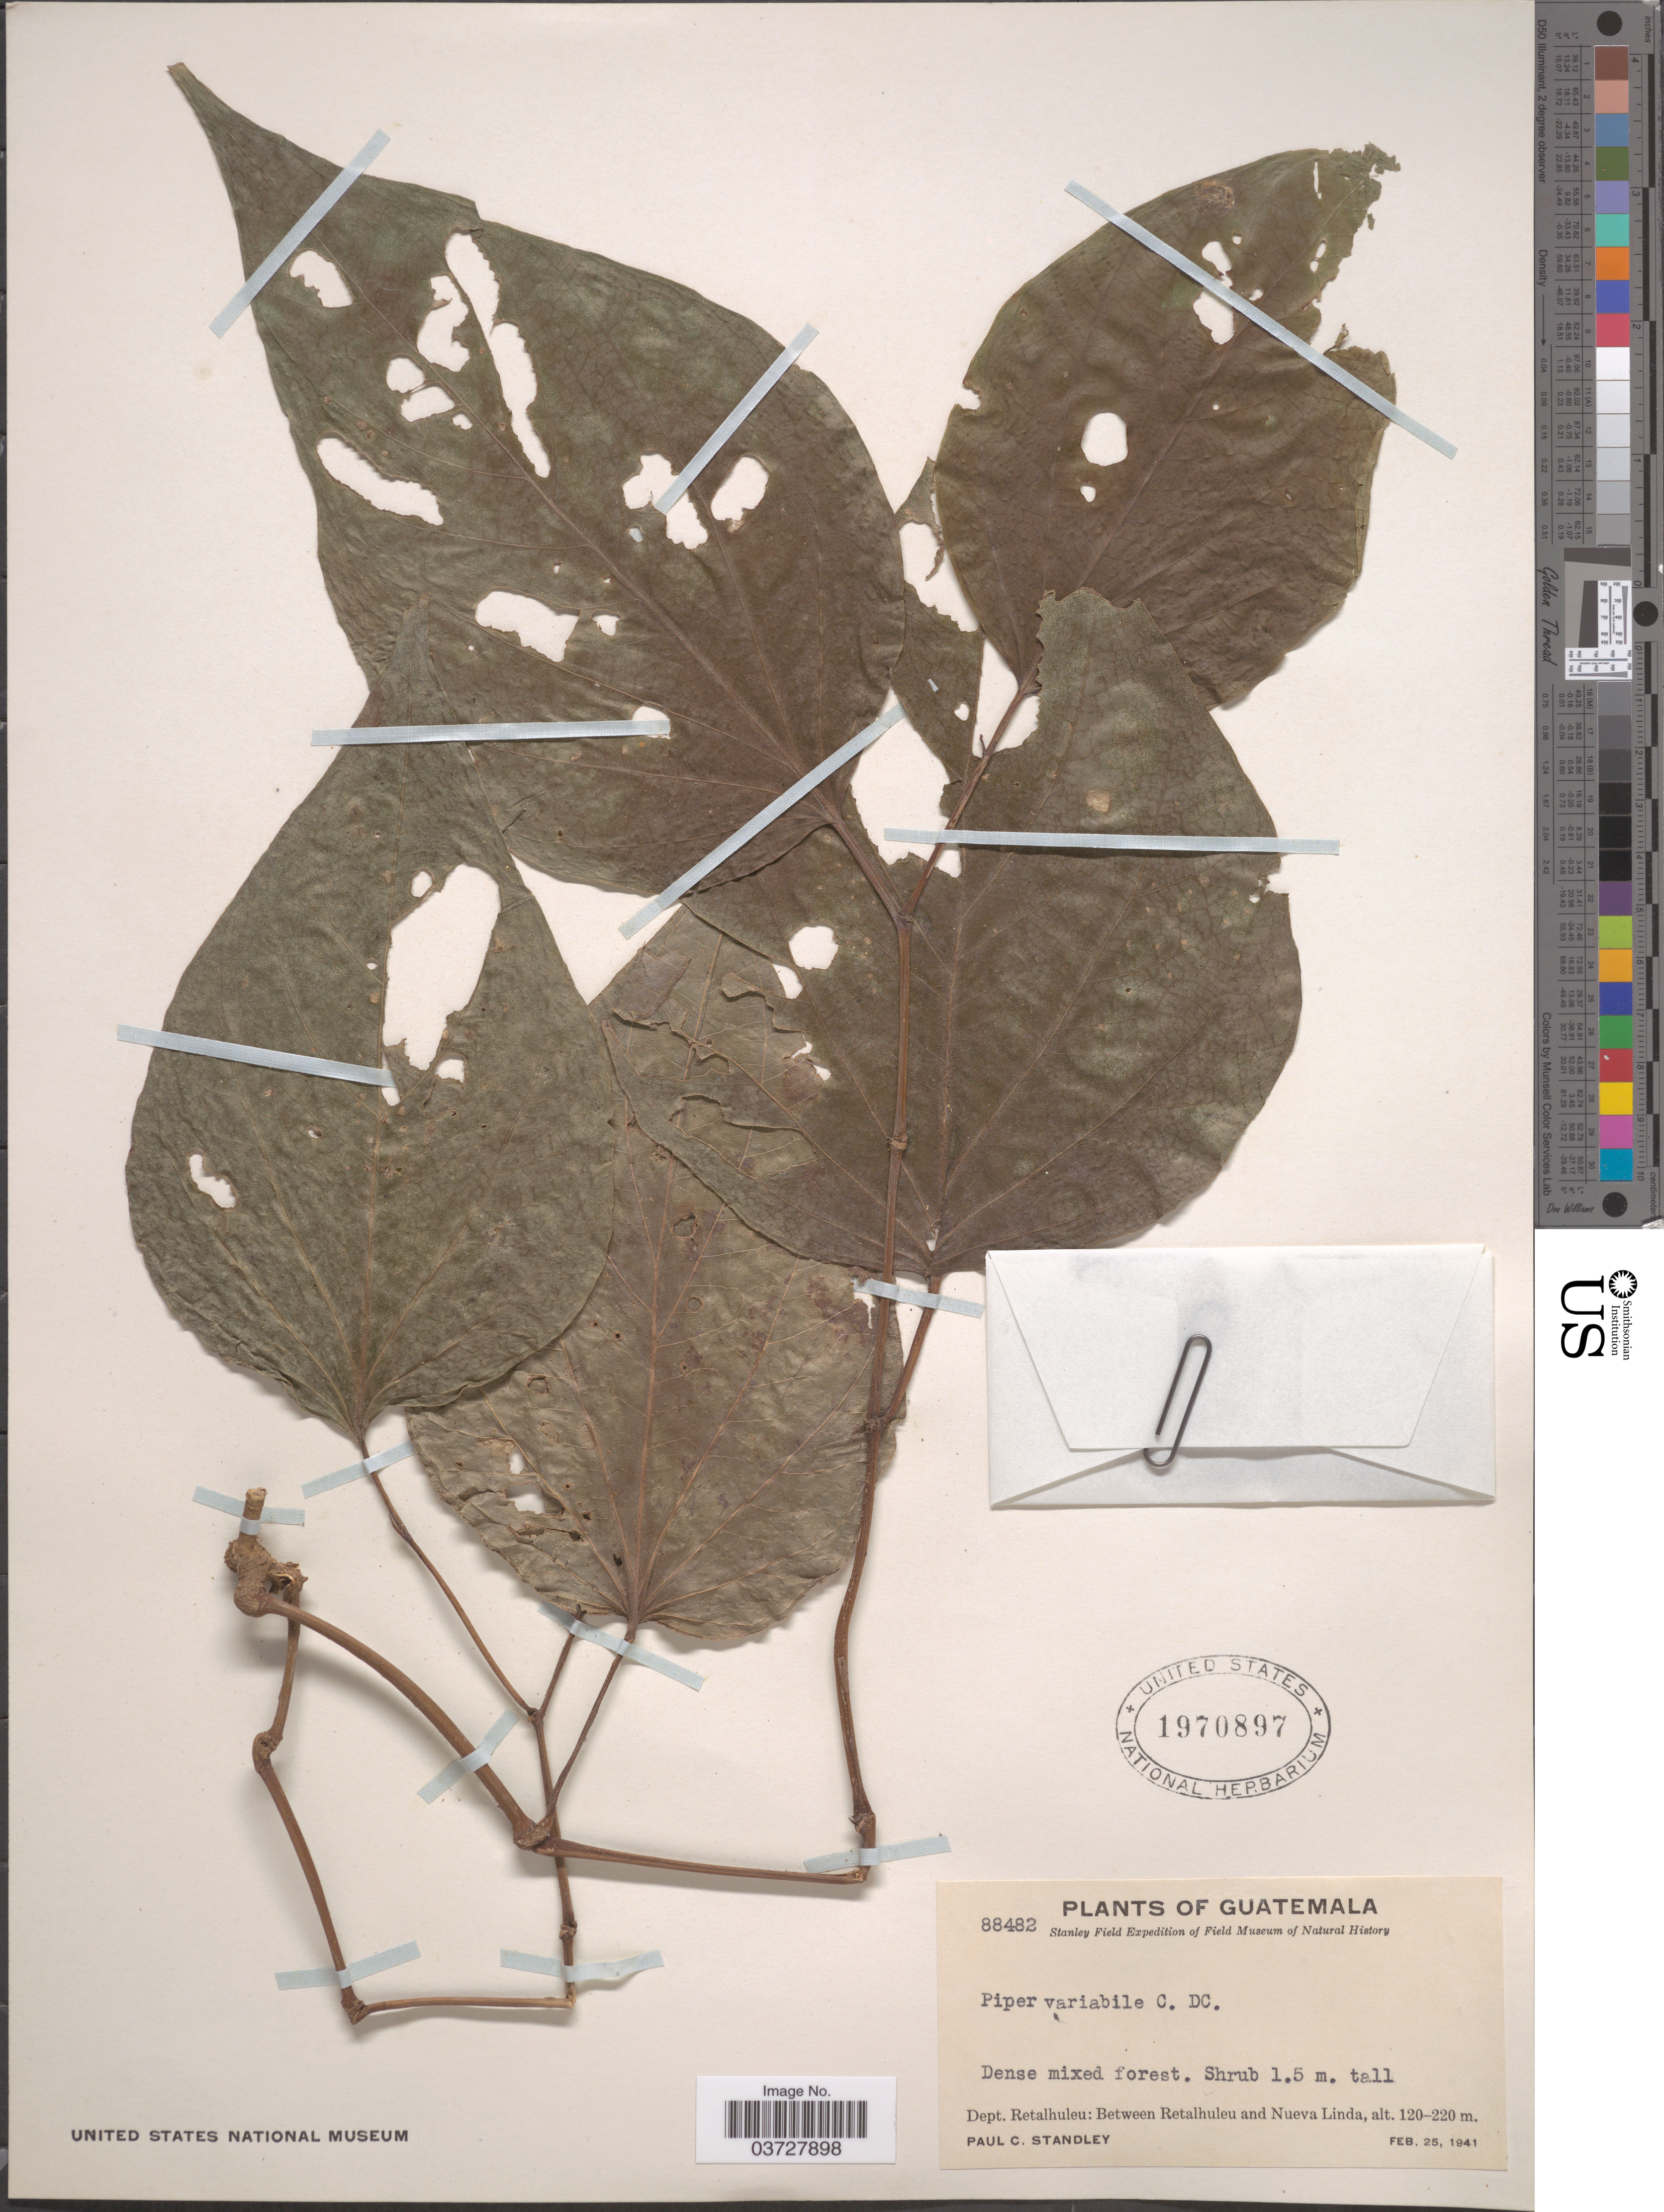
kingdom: Plantae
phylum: Tracheophyta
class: Magnoliopsida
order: Piperales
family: Piperaceae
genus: Piper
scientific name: Piper variabile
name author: C. DC.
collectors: P. C. Standley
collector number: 88482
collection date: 1941-02-25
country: Guatemala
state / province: Retalhuleu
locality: Dept. Retalhuleu: Between Retalhuleu and Nueva Linda.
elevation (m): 120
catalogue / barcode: US 1970897